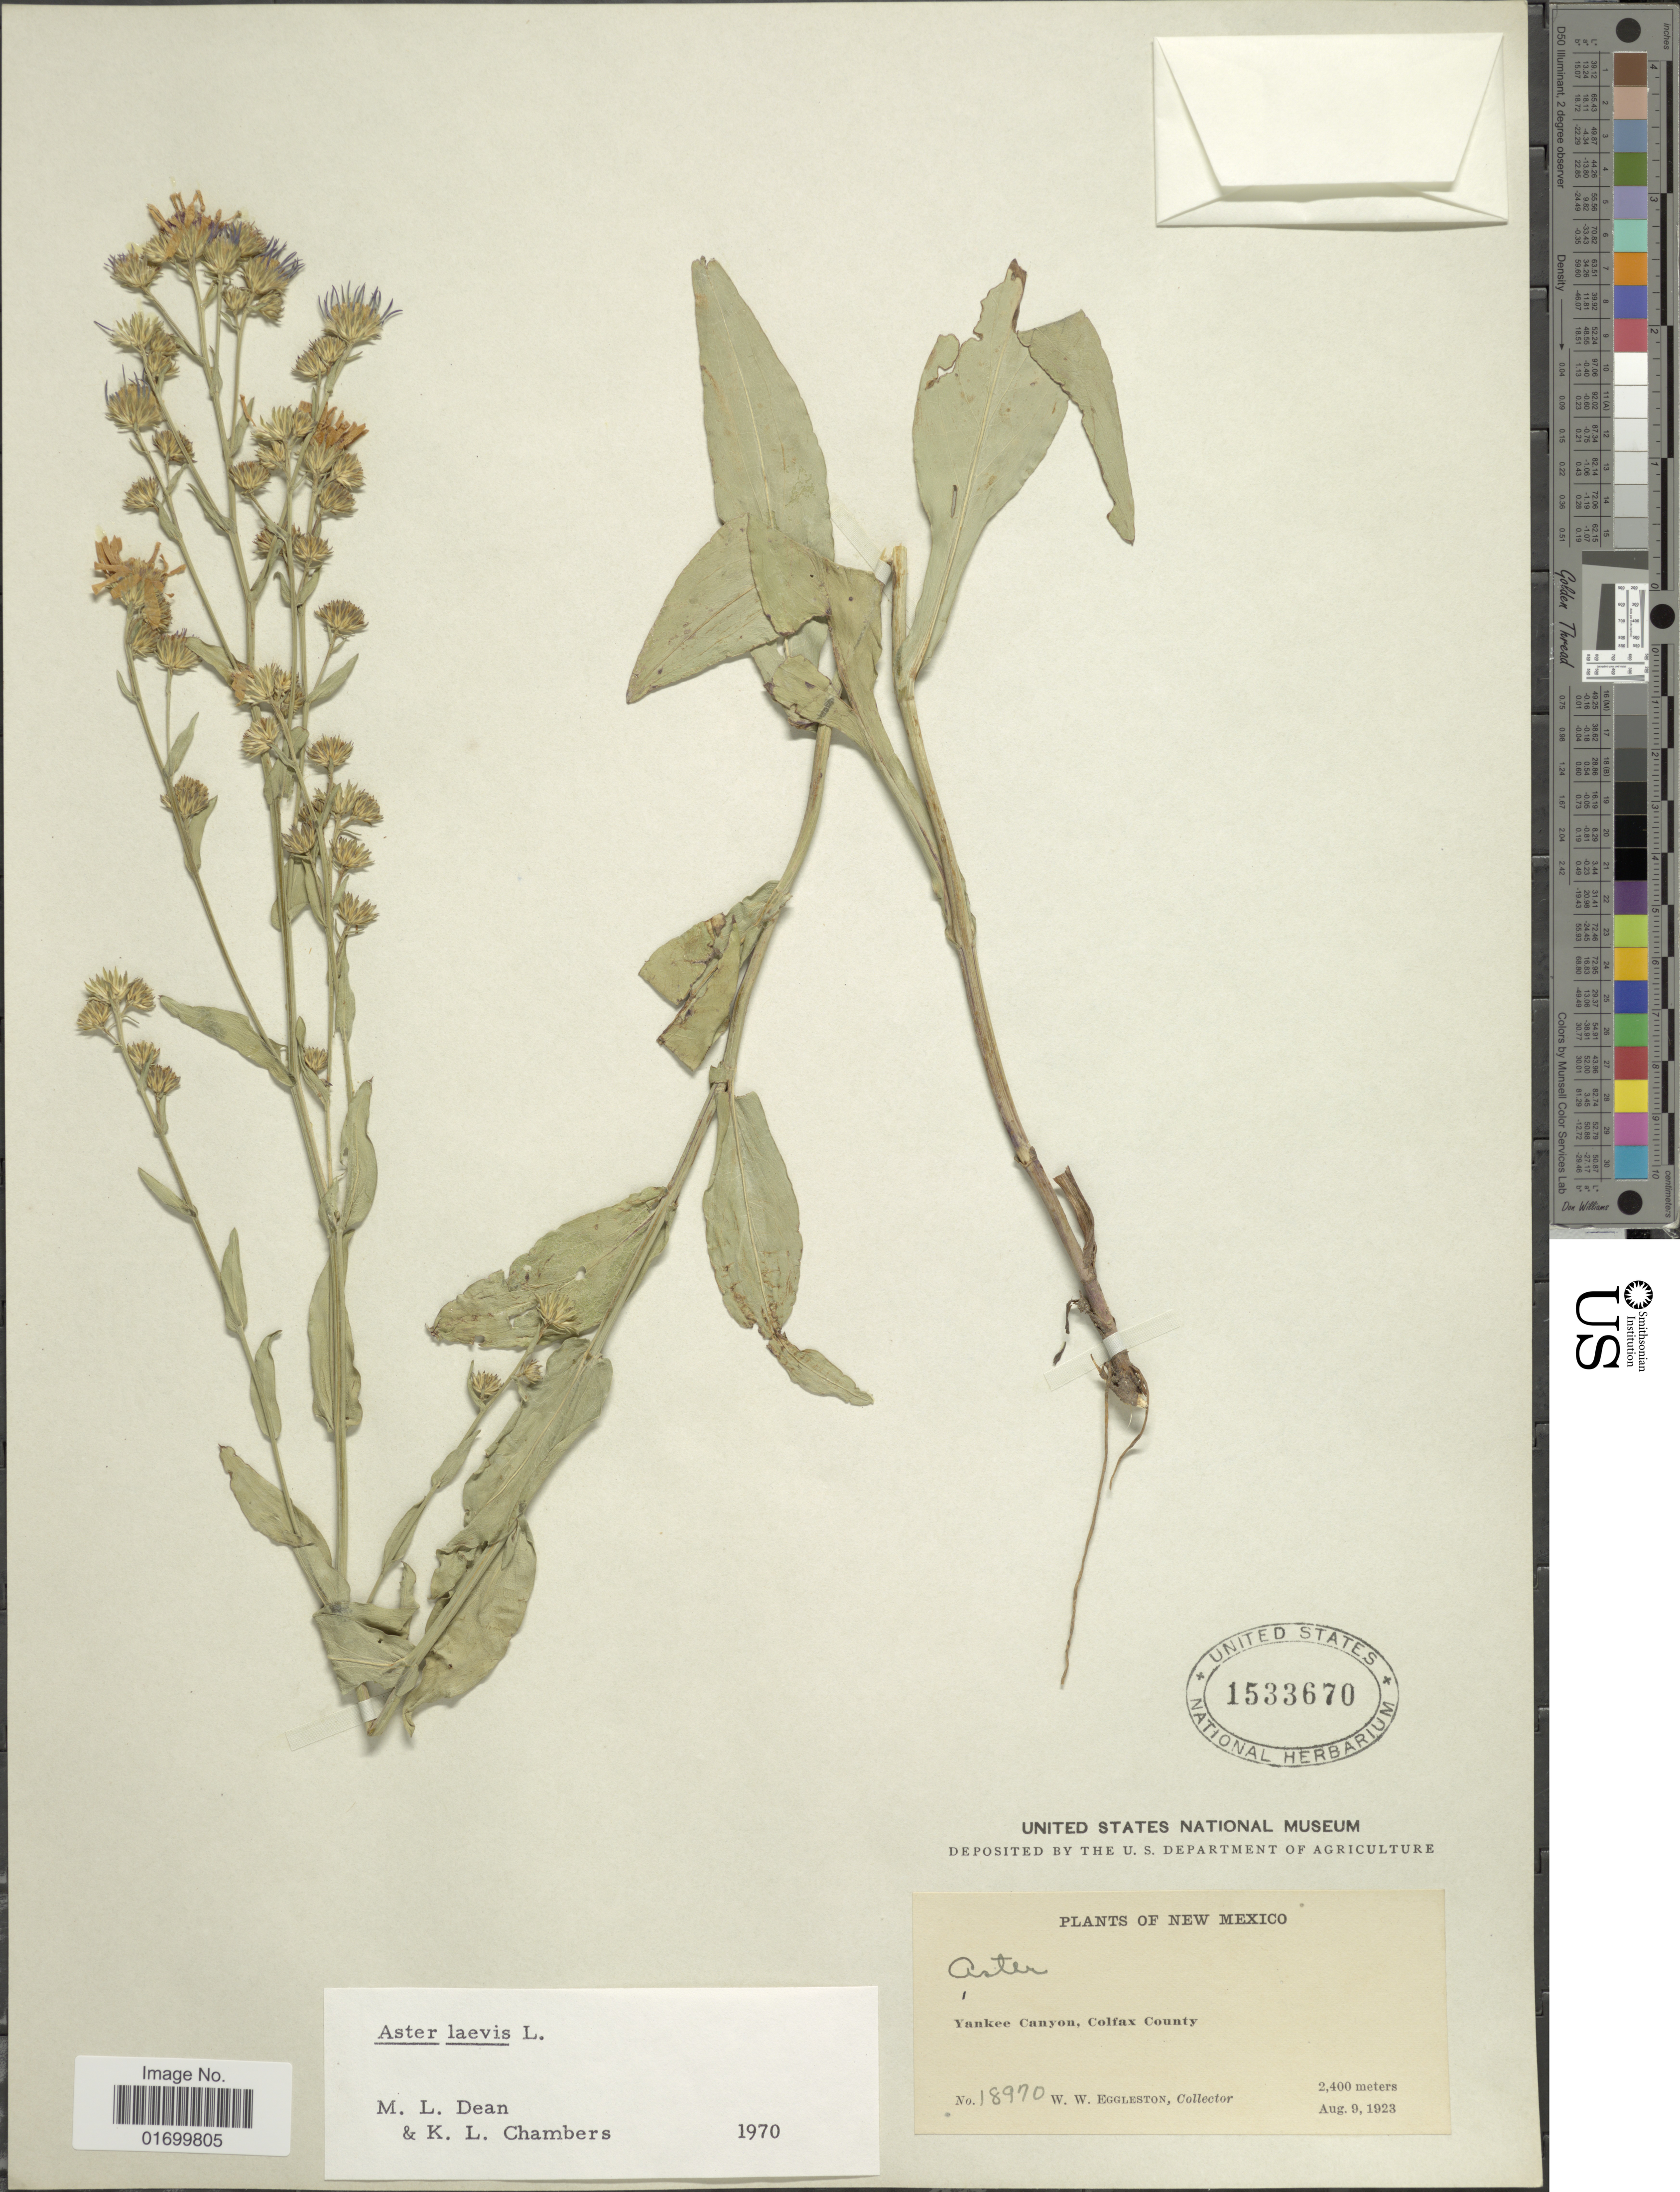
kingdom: Plantae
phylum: Tracheophyta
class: Magnoliopsida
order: Asterales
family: Asteraceae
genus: Symphyotrichum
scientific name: Symphyotrichum laeve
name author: (L.) Á. Löve & D. Löve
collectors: W. W. Eggleston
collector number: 18970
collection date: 1923-08-09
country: United States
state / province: New Mexico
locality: Yankee Canyon, Colfax County.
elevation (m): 2400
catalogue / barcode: US 1533670